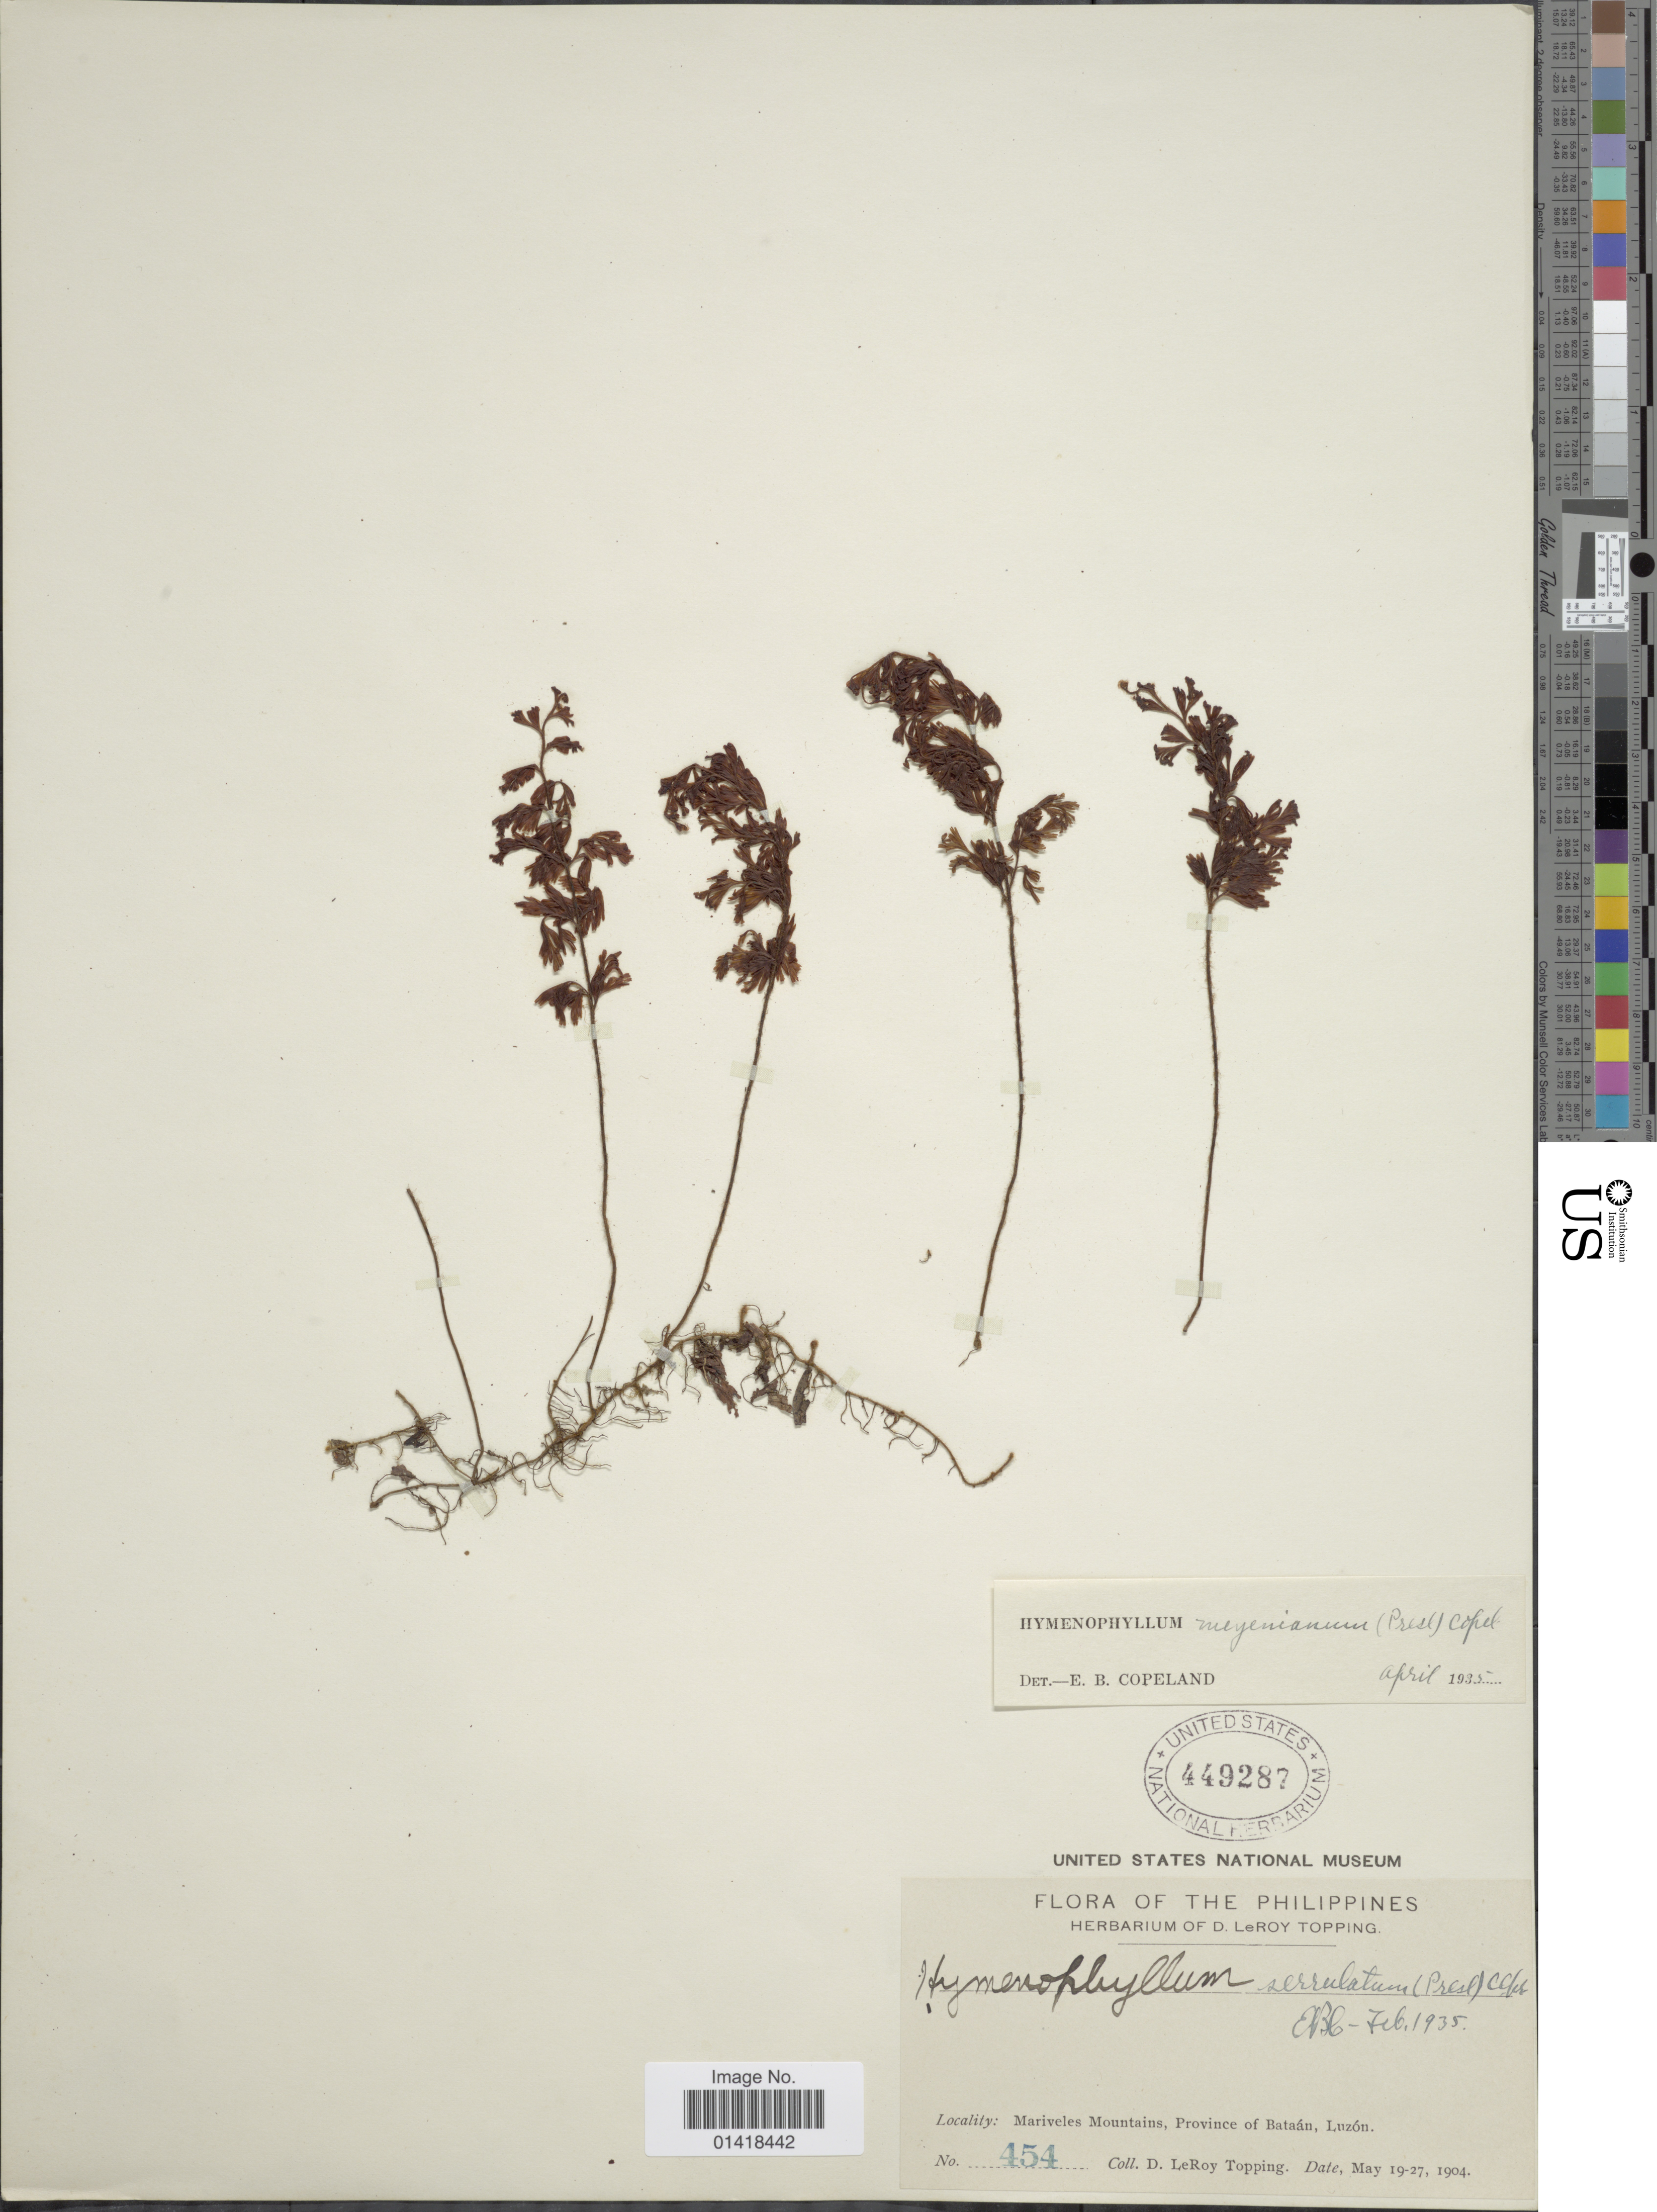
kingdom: Plantae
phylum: Tracheophyta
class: Polypodiopsida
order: Hymenophyllales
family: Hymenophyllaceae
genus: Hymenophyllum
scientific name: Hymenophyllum meyenianum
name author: (C. Presl) Copel.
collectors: D. L. Topping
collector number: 454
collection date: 1904-05-19/1904-05-27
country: Philippines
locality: The Philippines. Marivels Mountains, Province of Bataan, Luzon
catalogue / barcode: US 449287